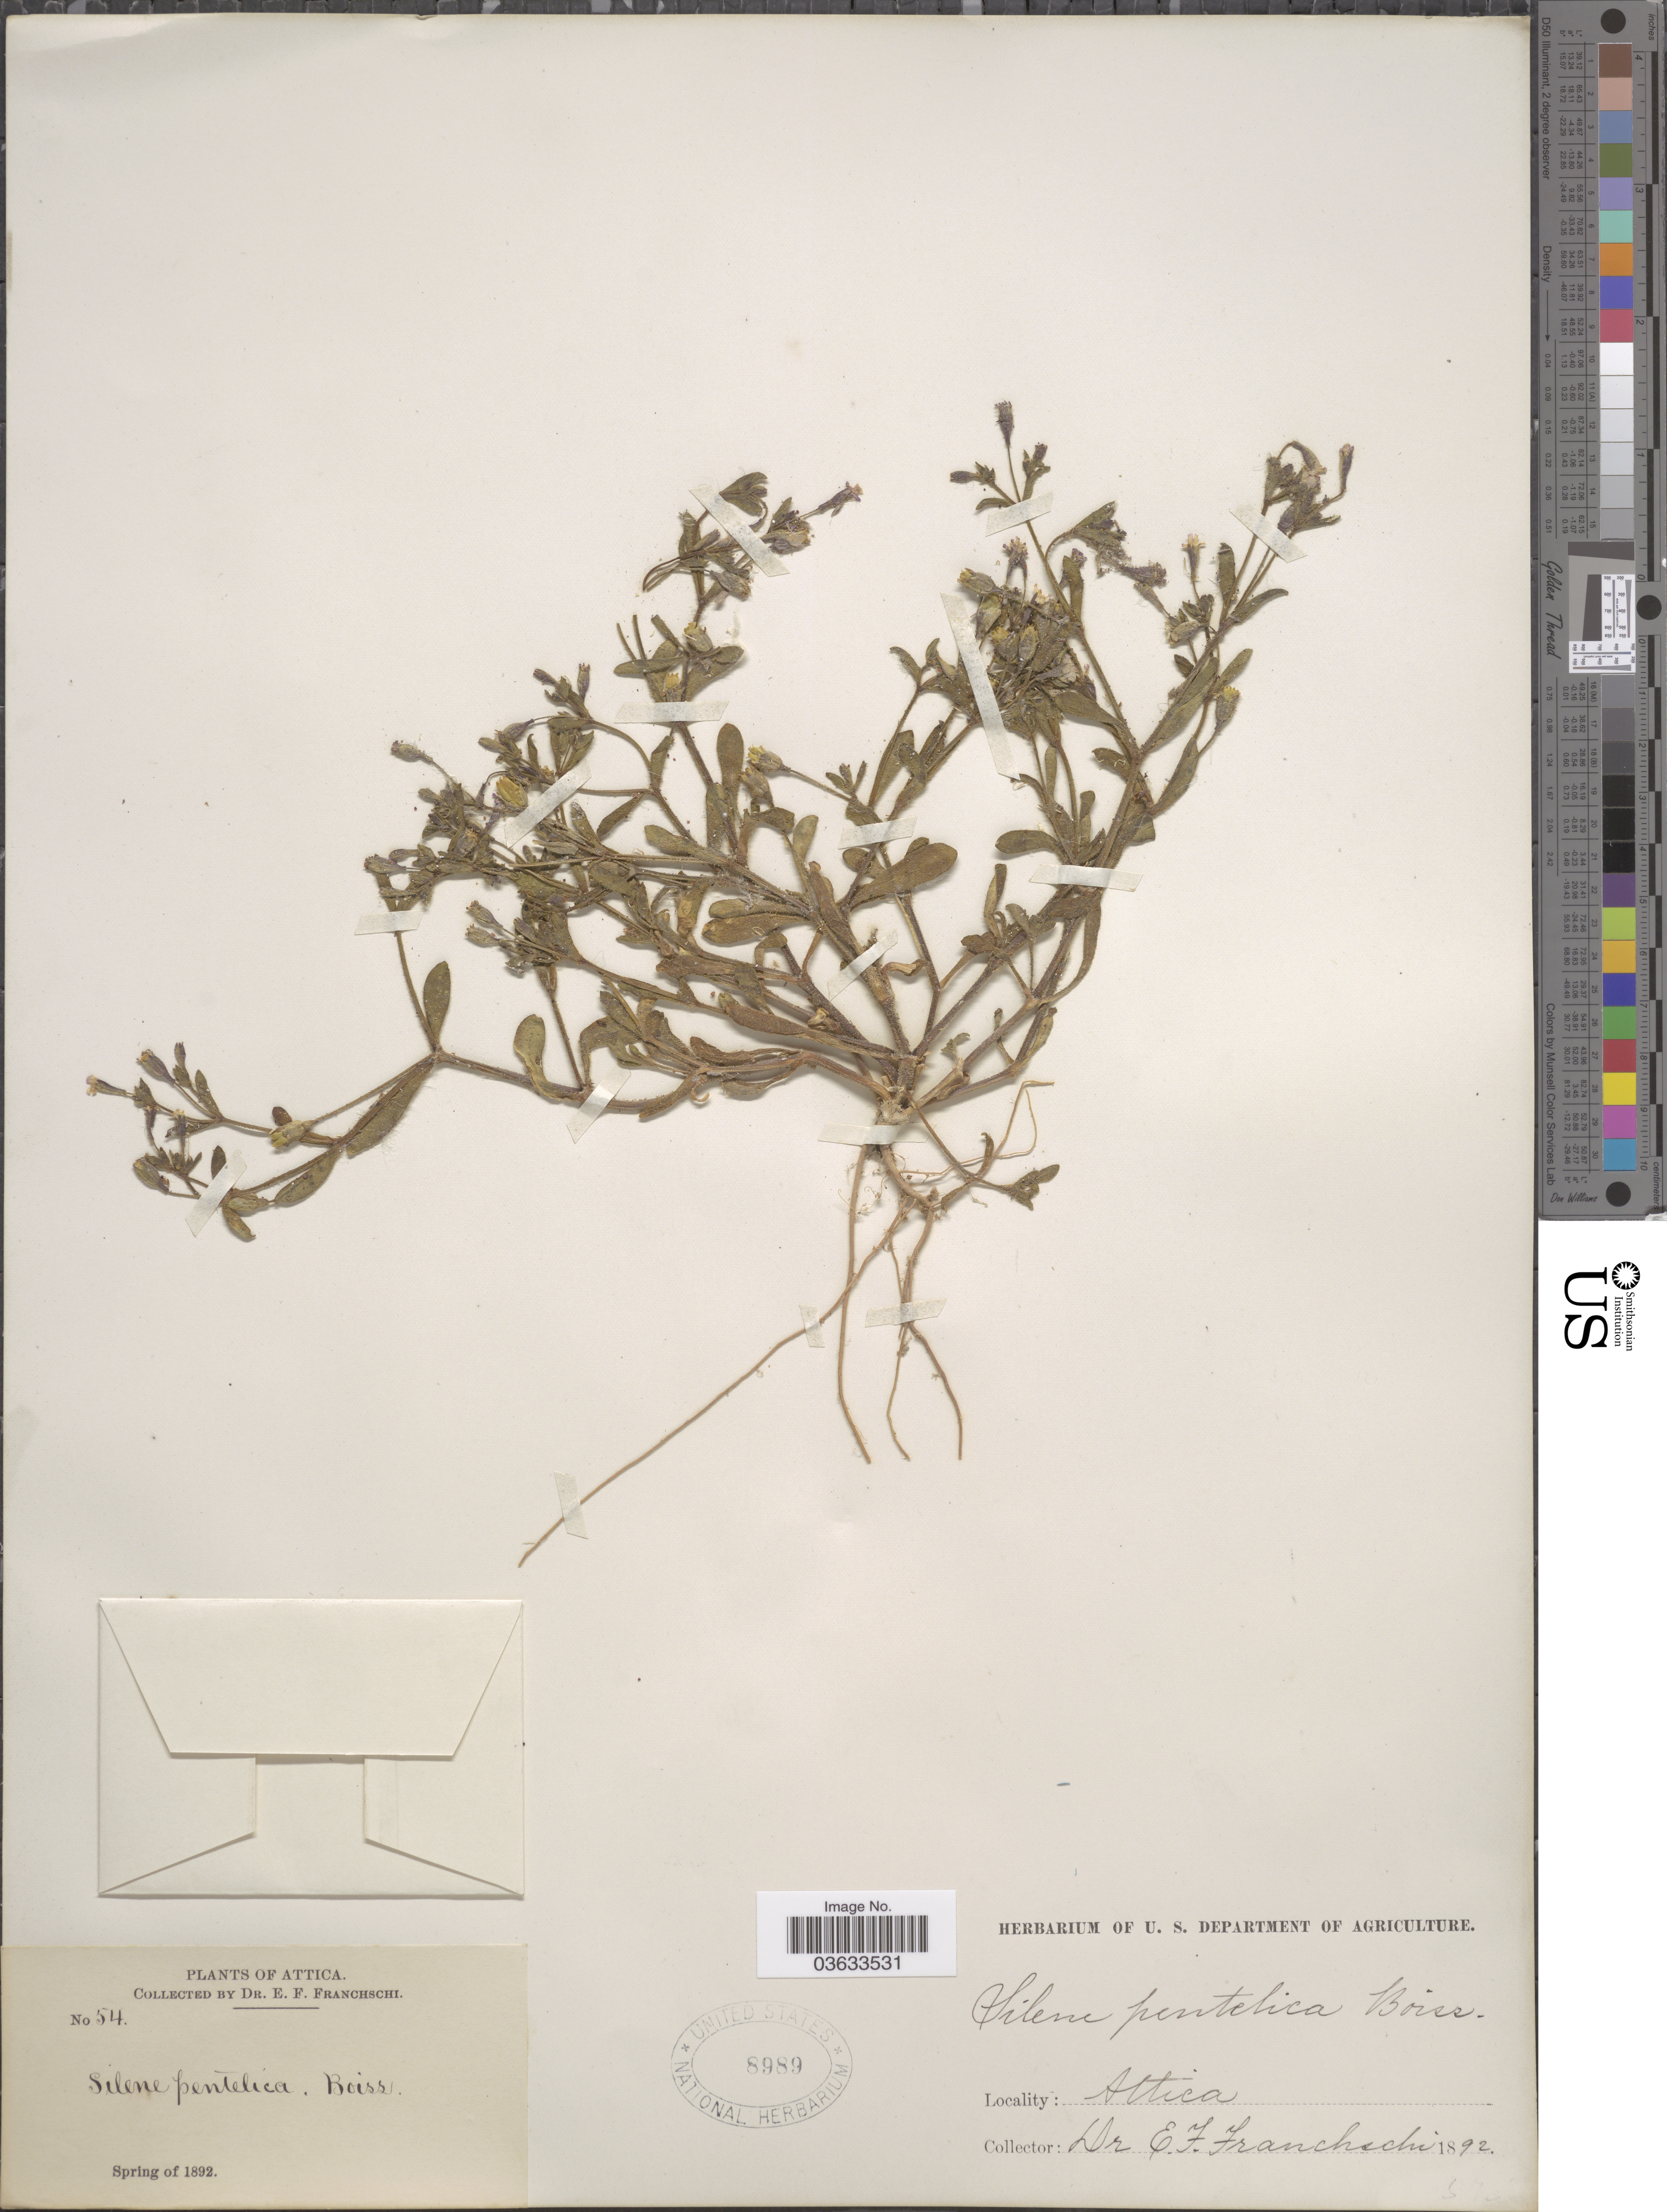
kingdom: Plantae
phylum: Tracheophyta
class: Magnoliopsida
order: Caryophyllales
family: Caryophyllaceae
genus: Silene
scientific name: Silene pentelica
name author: Boiss.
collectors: E. Franchschi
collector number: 54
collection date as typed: Spring of 1892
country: Greece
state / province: Attica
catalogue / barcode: US 8989